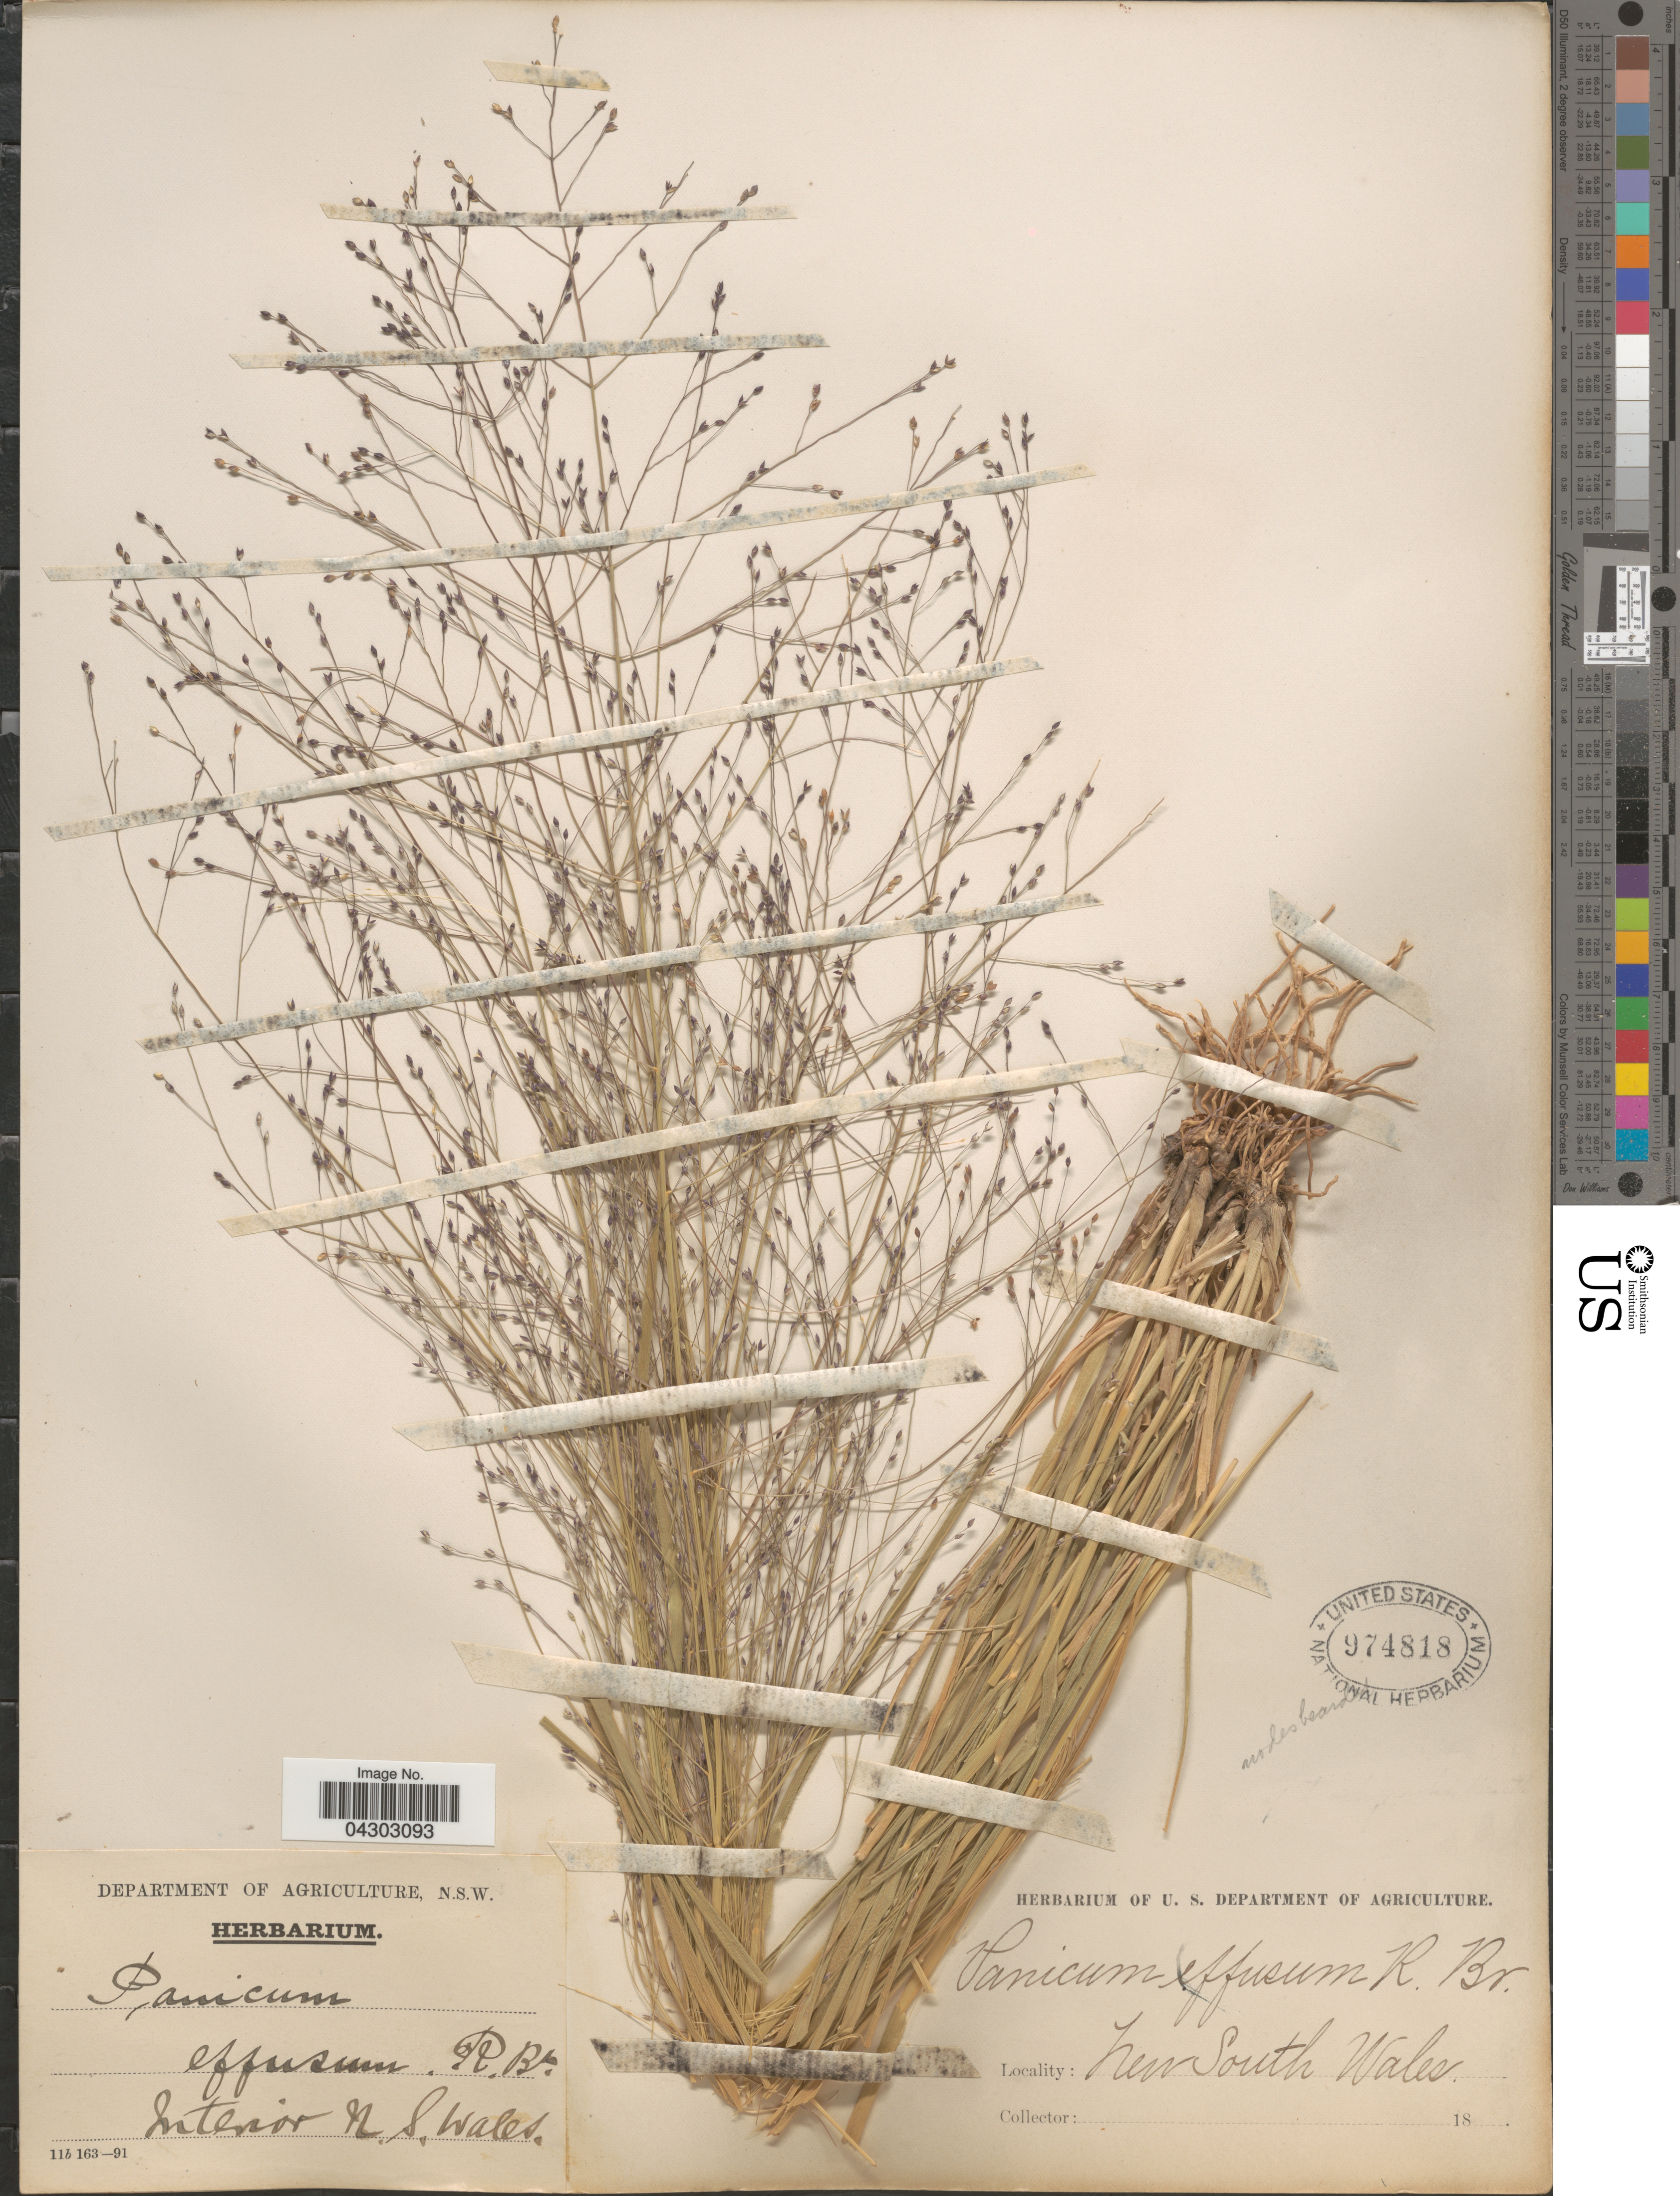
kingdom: Plantae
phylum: Tracheophyta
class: Liliopsida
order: Poales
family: Poaceae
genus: Panicum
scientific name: Panicum effusum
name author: R. Br.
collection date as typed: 18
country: Australia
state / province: New South Wales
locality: Interior.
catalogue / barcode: US 974818